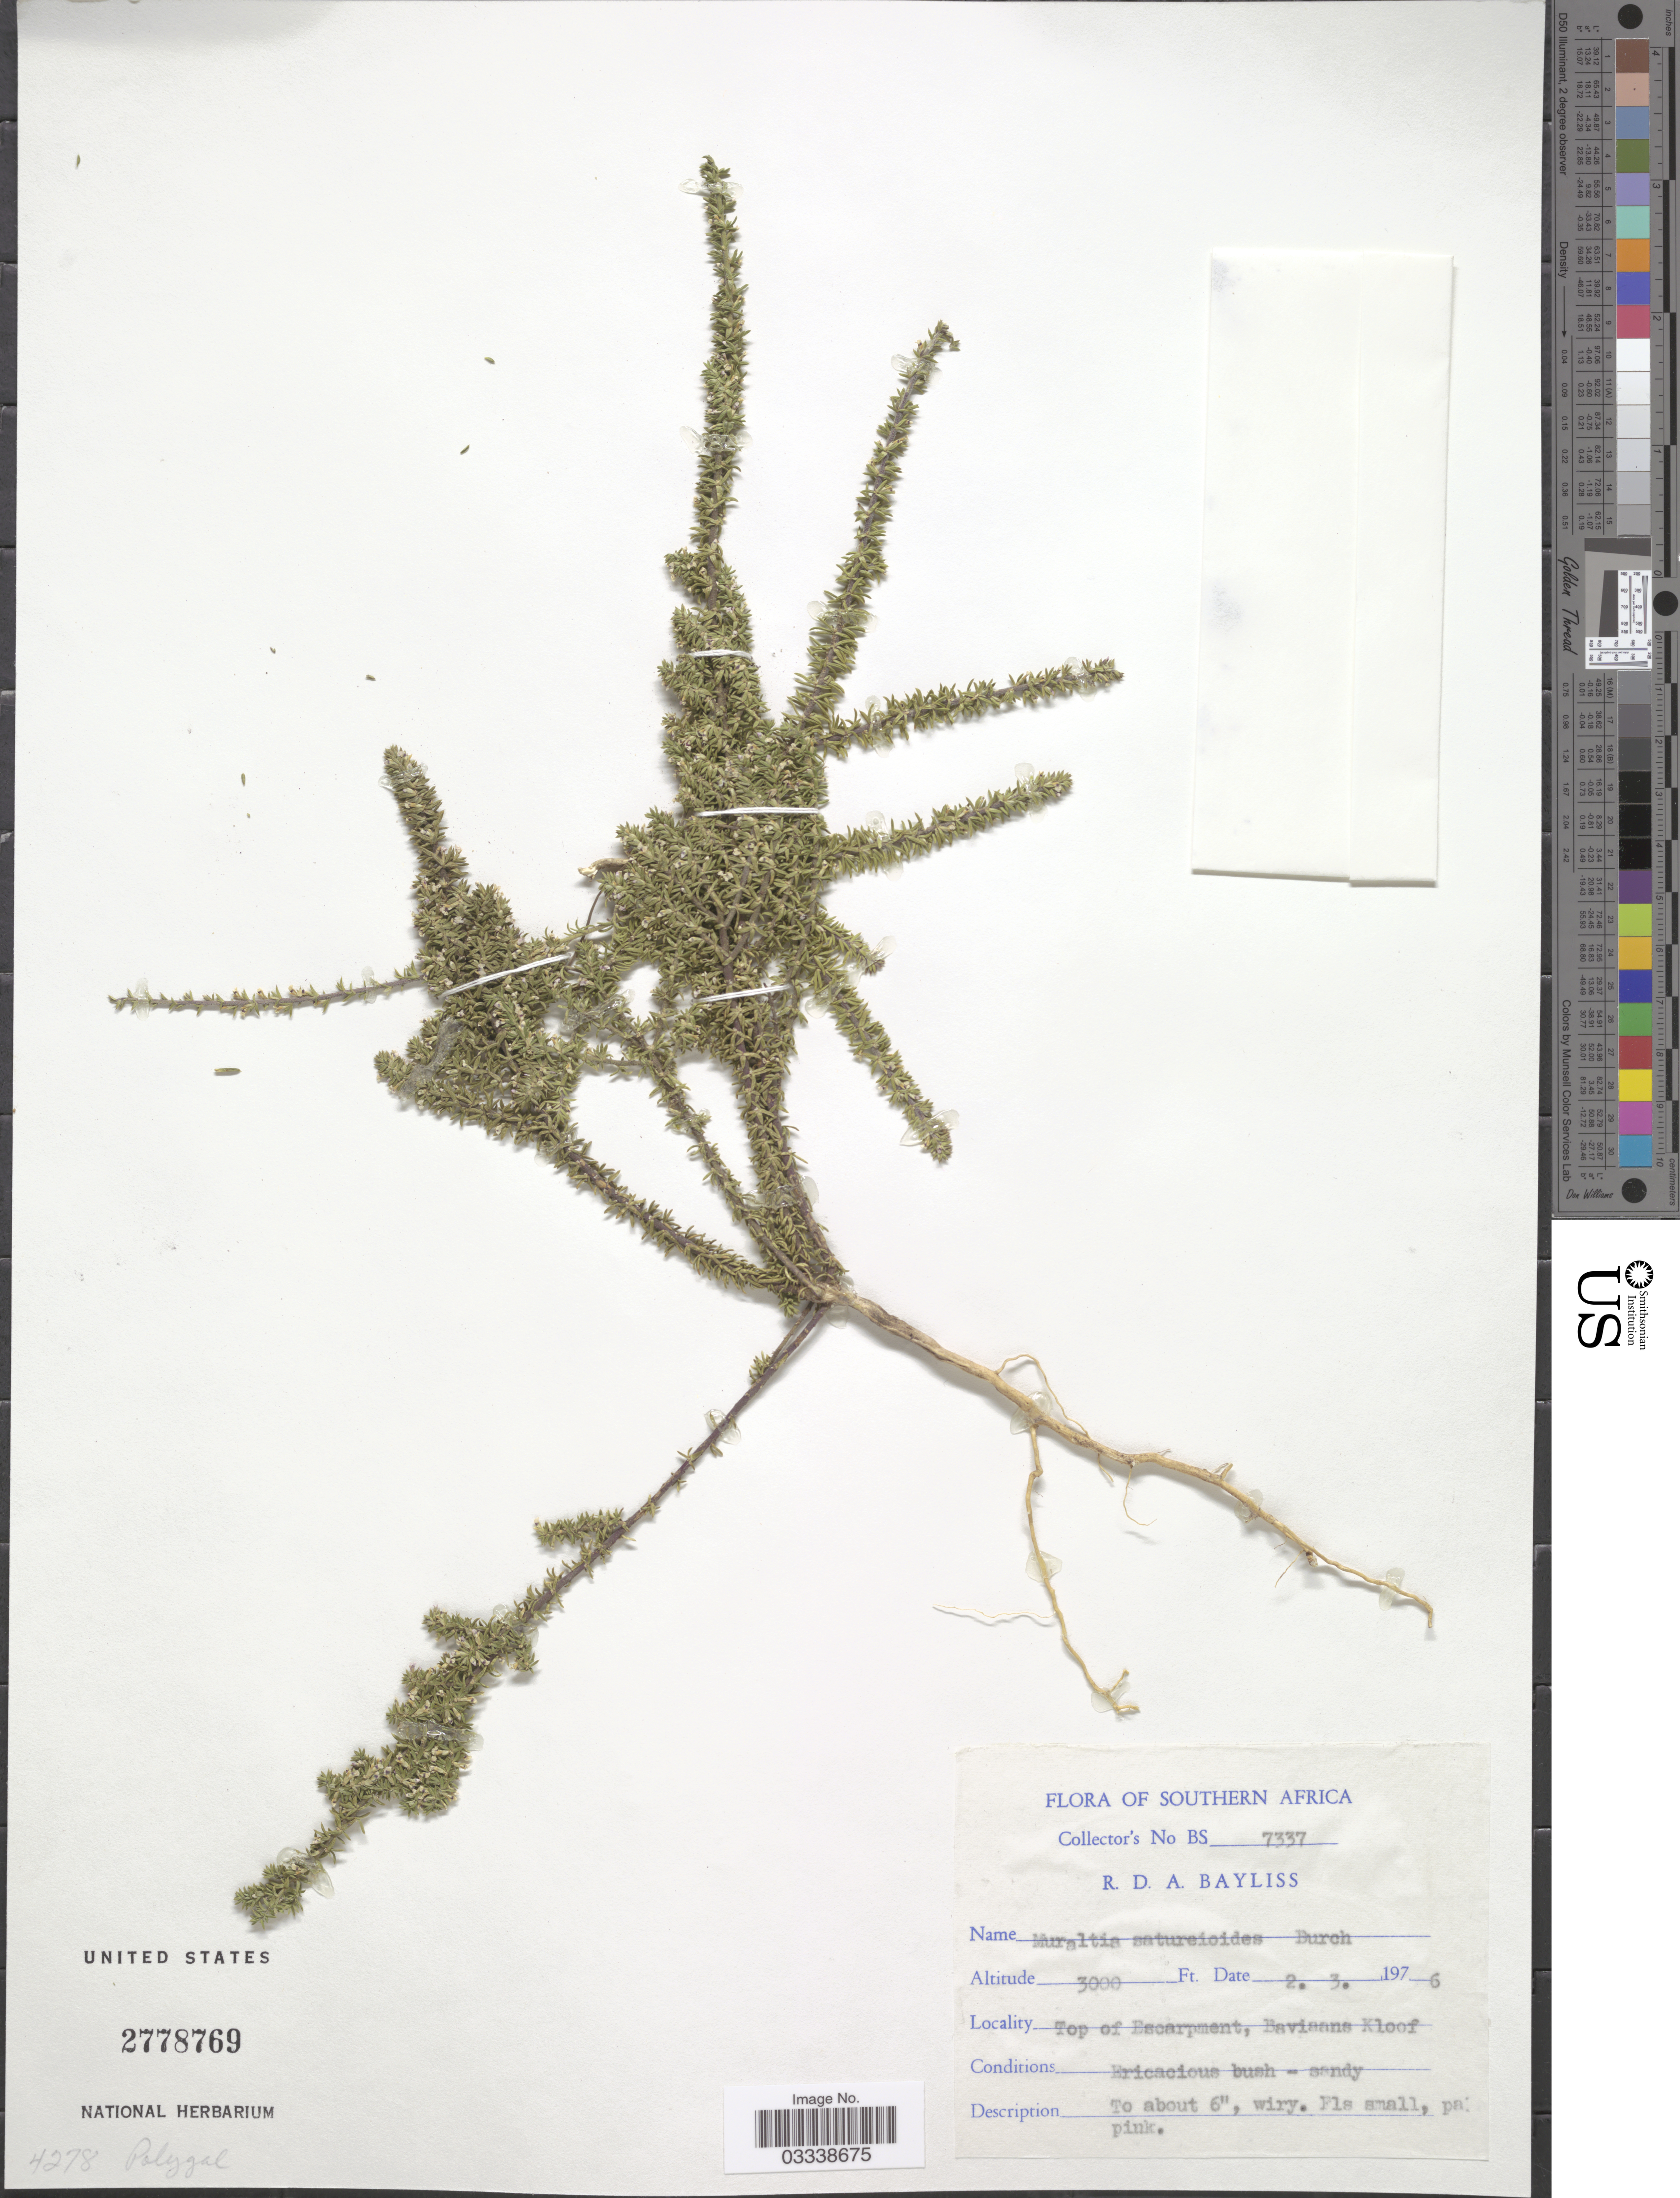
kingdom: Plantae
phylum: Tracheophyta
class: Magnoliopsida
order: Fabales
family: Polygalaceae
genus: Muraltia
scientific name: Muraltia satureioides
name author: Burch. ex DC.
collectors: R. Bayliss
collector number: BS7337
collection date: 1976-03-02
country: South Africa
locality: Southern Africa. Top of Escarpment, Baviaans Kloof.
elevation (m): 914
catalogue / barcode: US 2778769